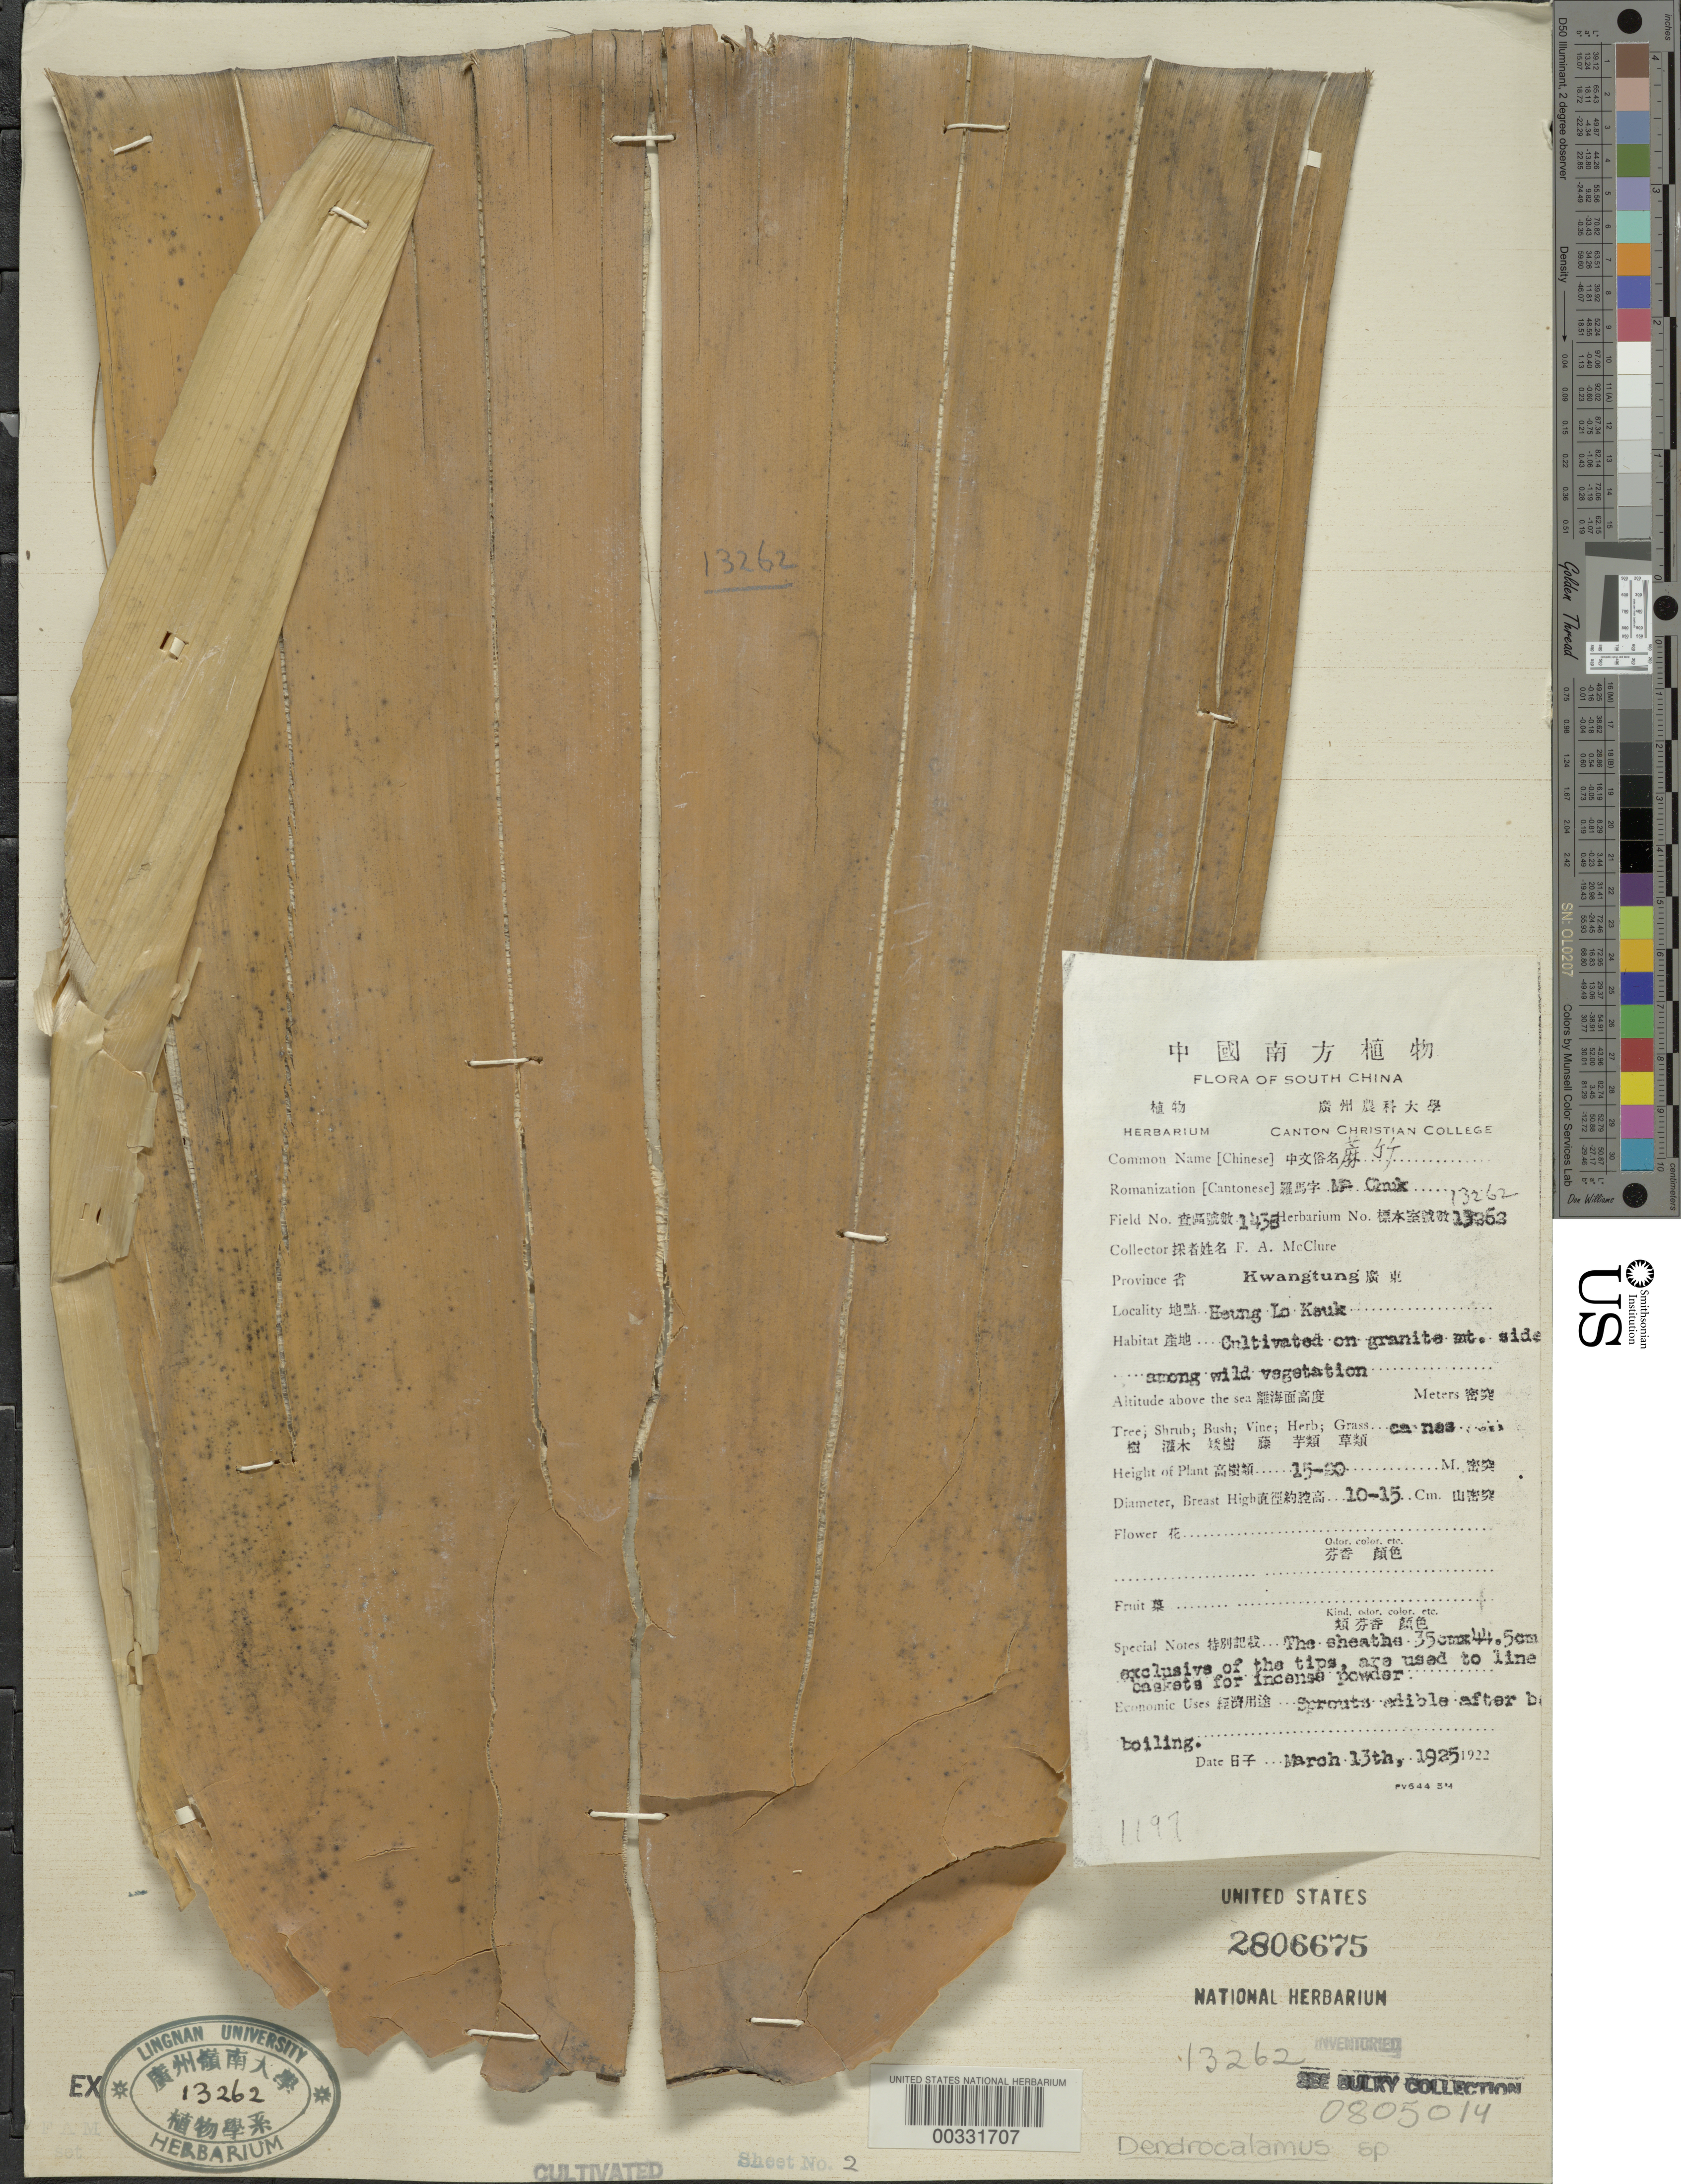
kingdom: Plantae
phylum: Tracheophyta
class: Liliopsida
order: Poales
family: Poaceae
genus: Dendrocalamus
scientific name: Dendrocalamus sp.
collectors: F. A. McClure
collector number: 1438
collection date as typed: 13 Mar 1925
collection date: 1925-03-13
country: China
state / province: Guangdong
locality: Heung lo keuk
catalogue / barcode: US 2806675